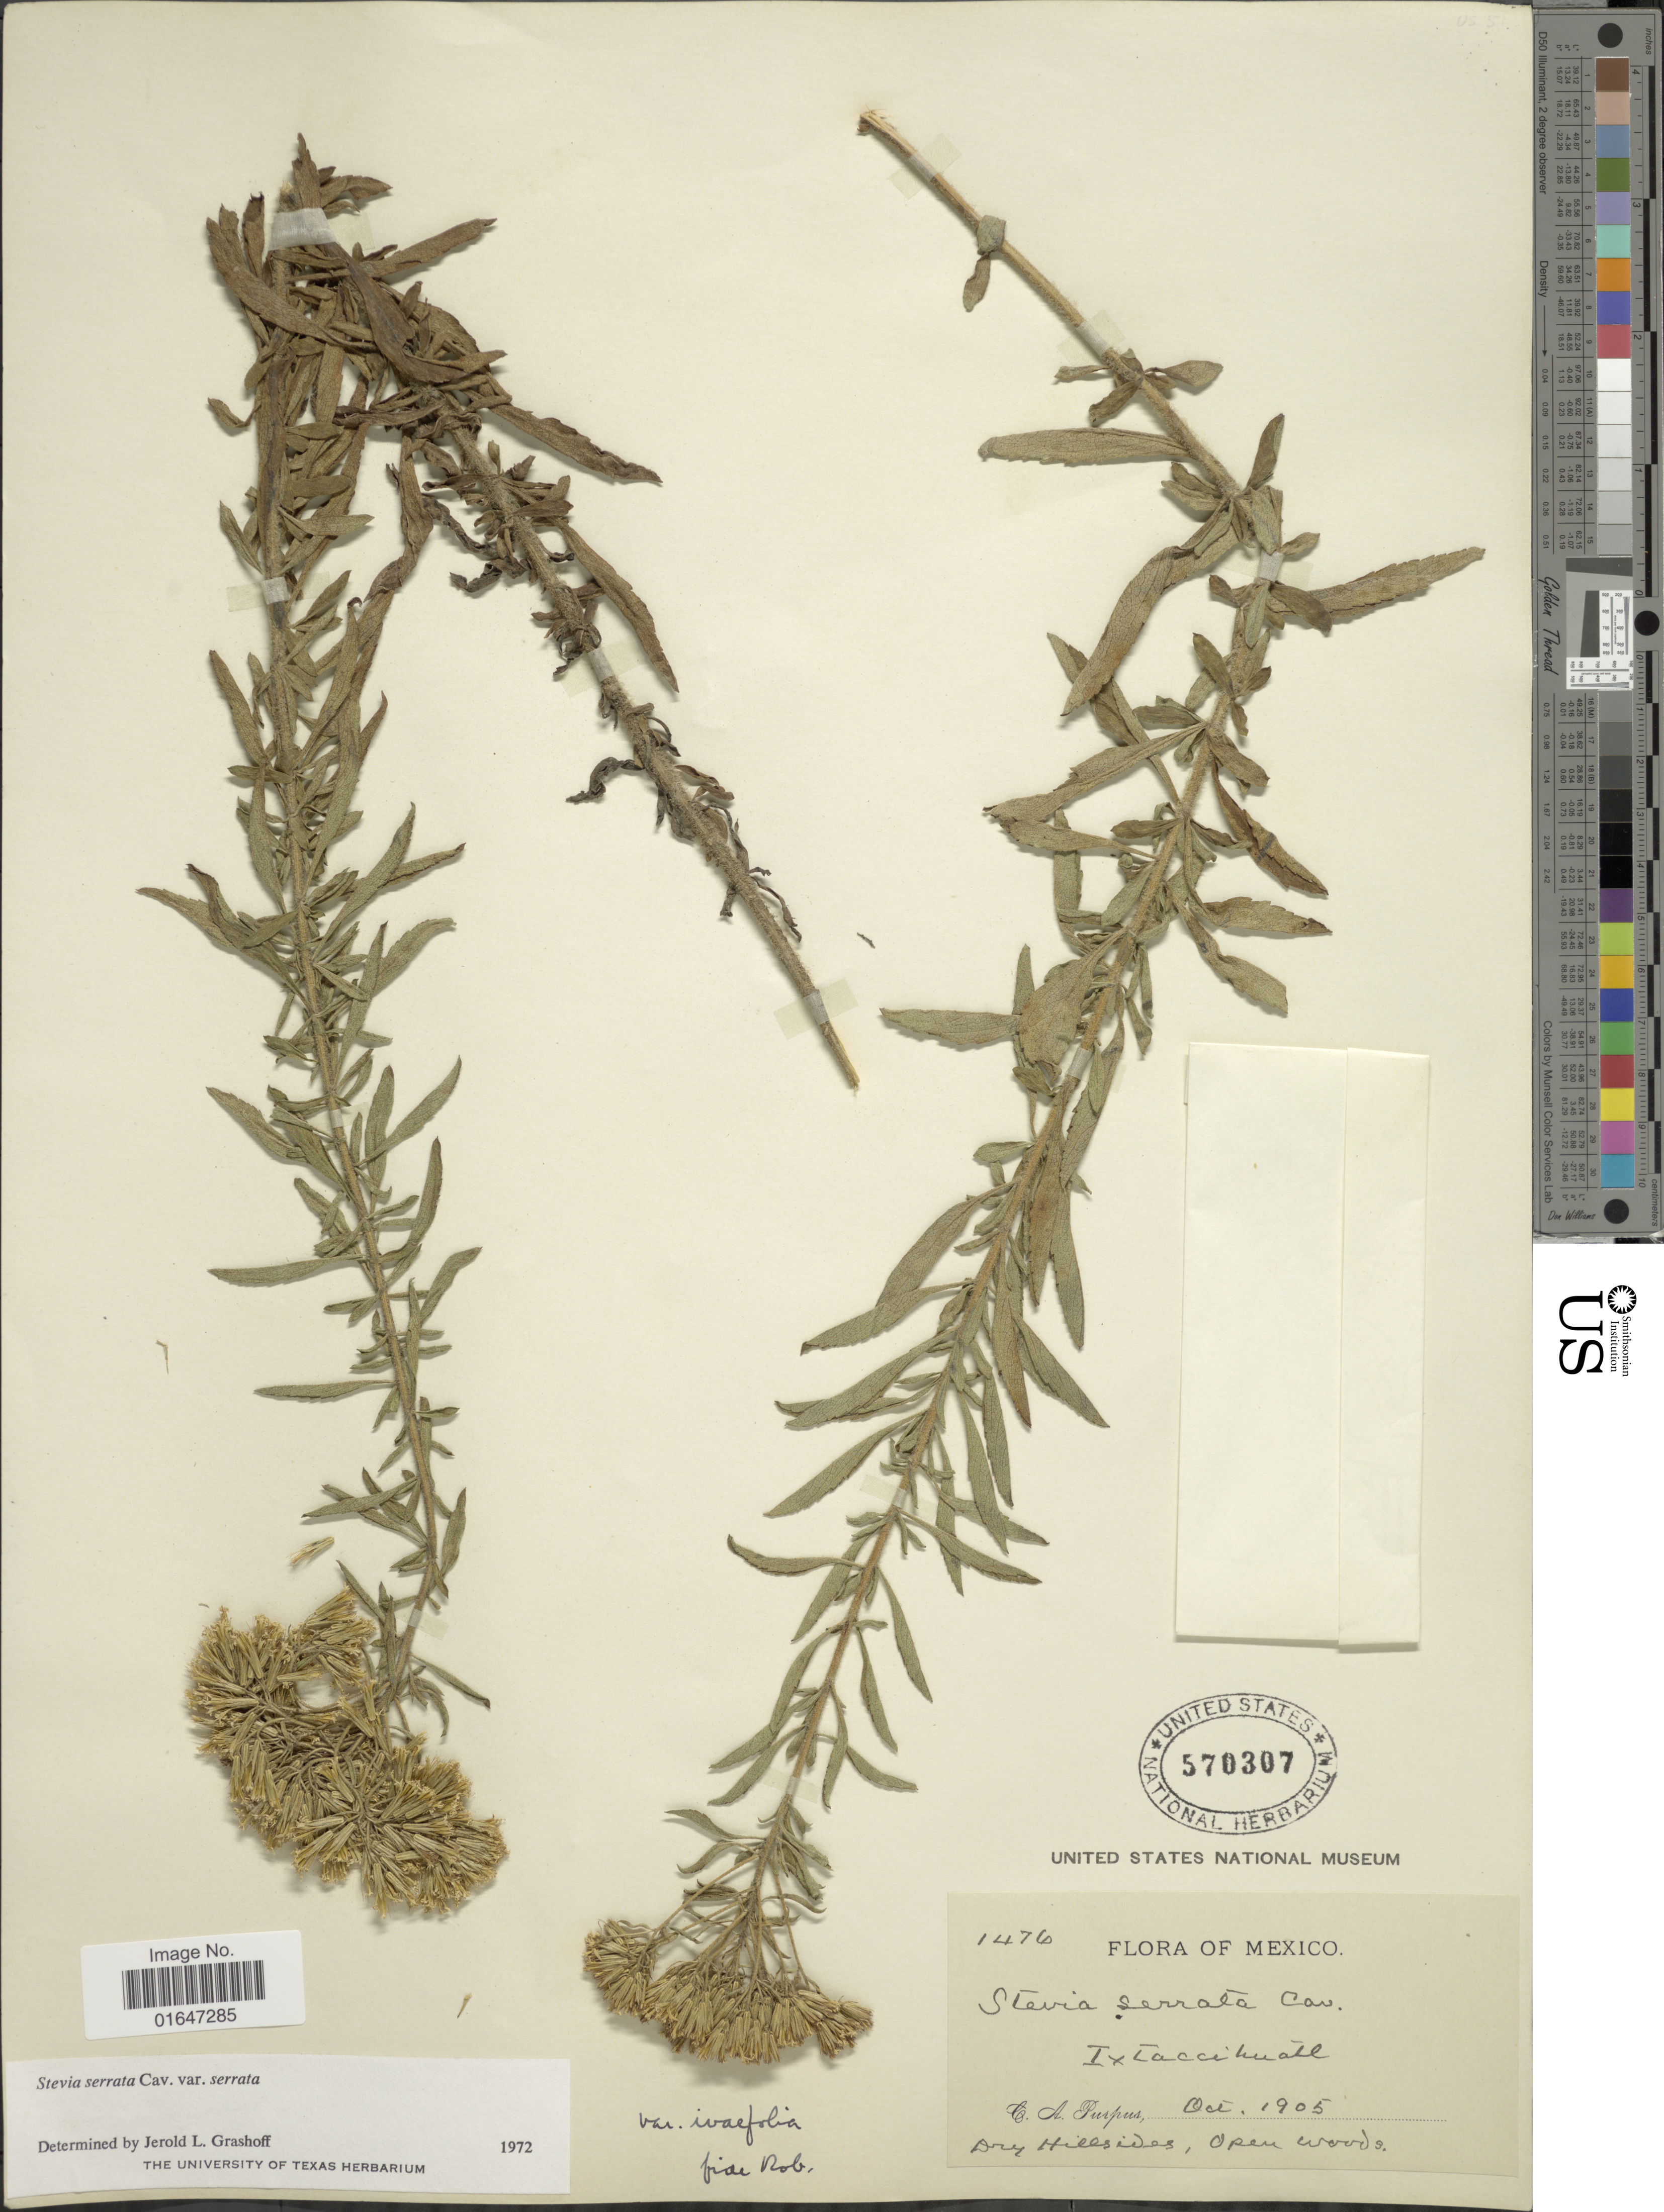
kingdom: Plantae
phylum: Tracheophyta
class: Magnoliopsida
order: Asterales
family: Asteraceae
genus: Stevia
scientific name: Stevia serrata var. serrata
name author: Cav.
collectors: C. A. Purpus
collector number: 1476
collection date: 1905-10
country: Mexico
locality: Ixtaccihuatl. Dry Hillsides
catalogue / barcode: US 570307